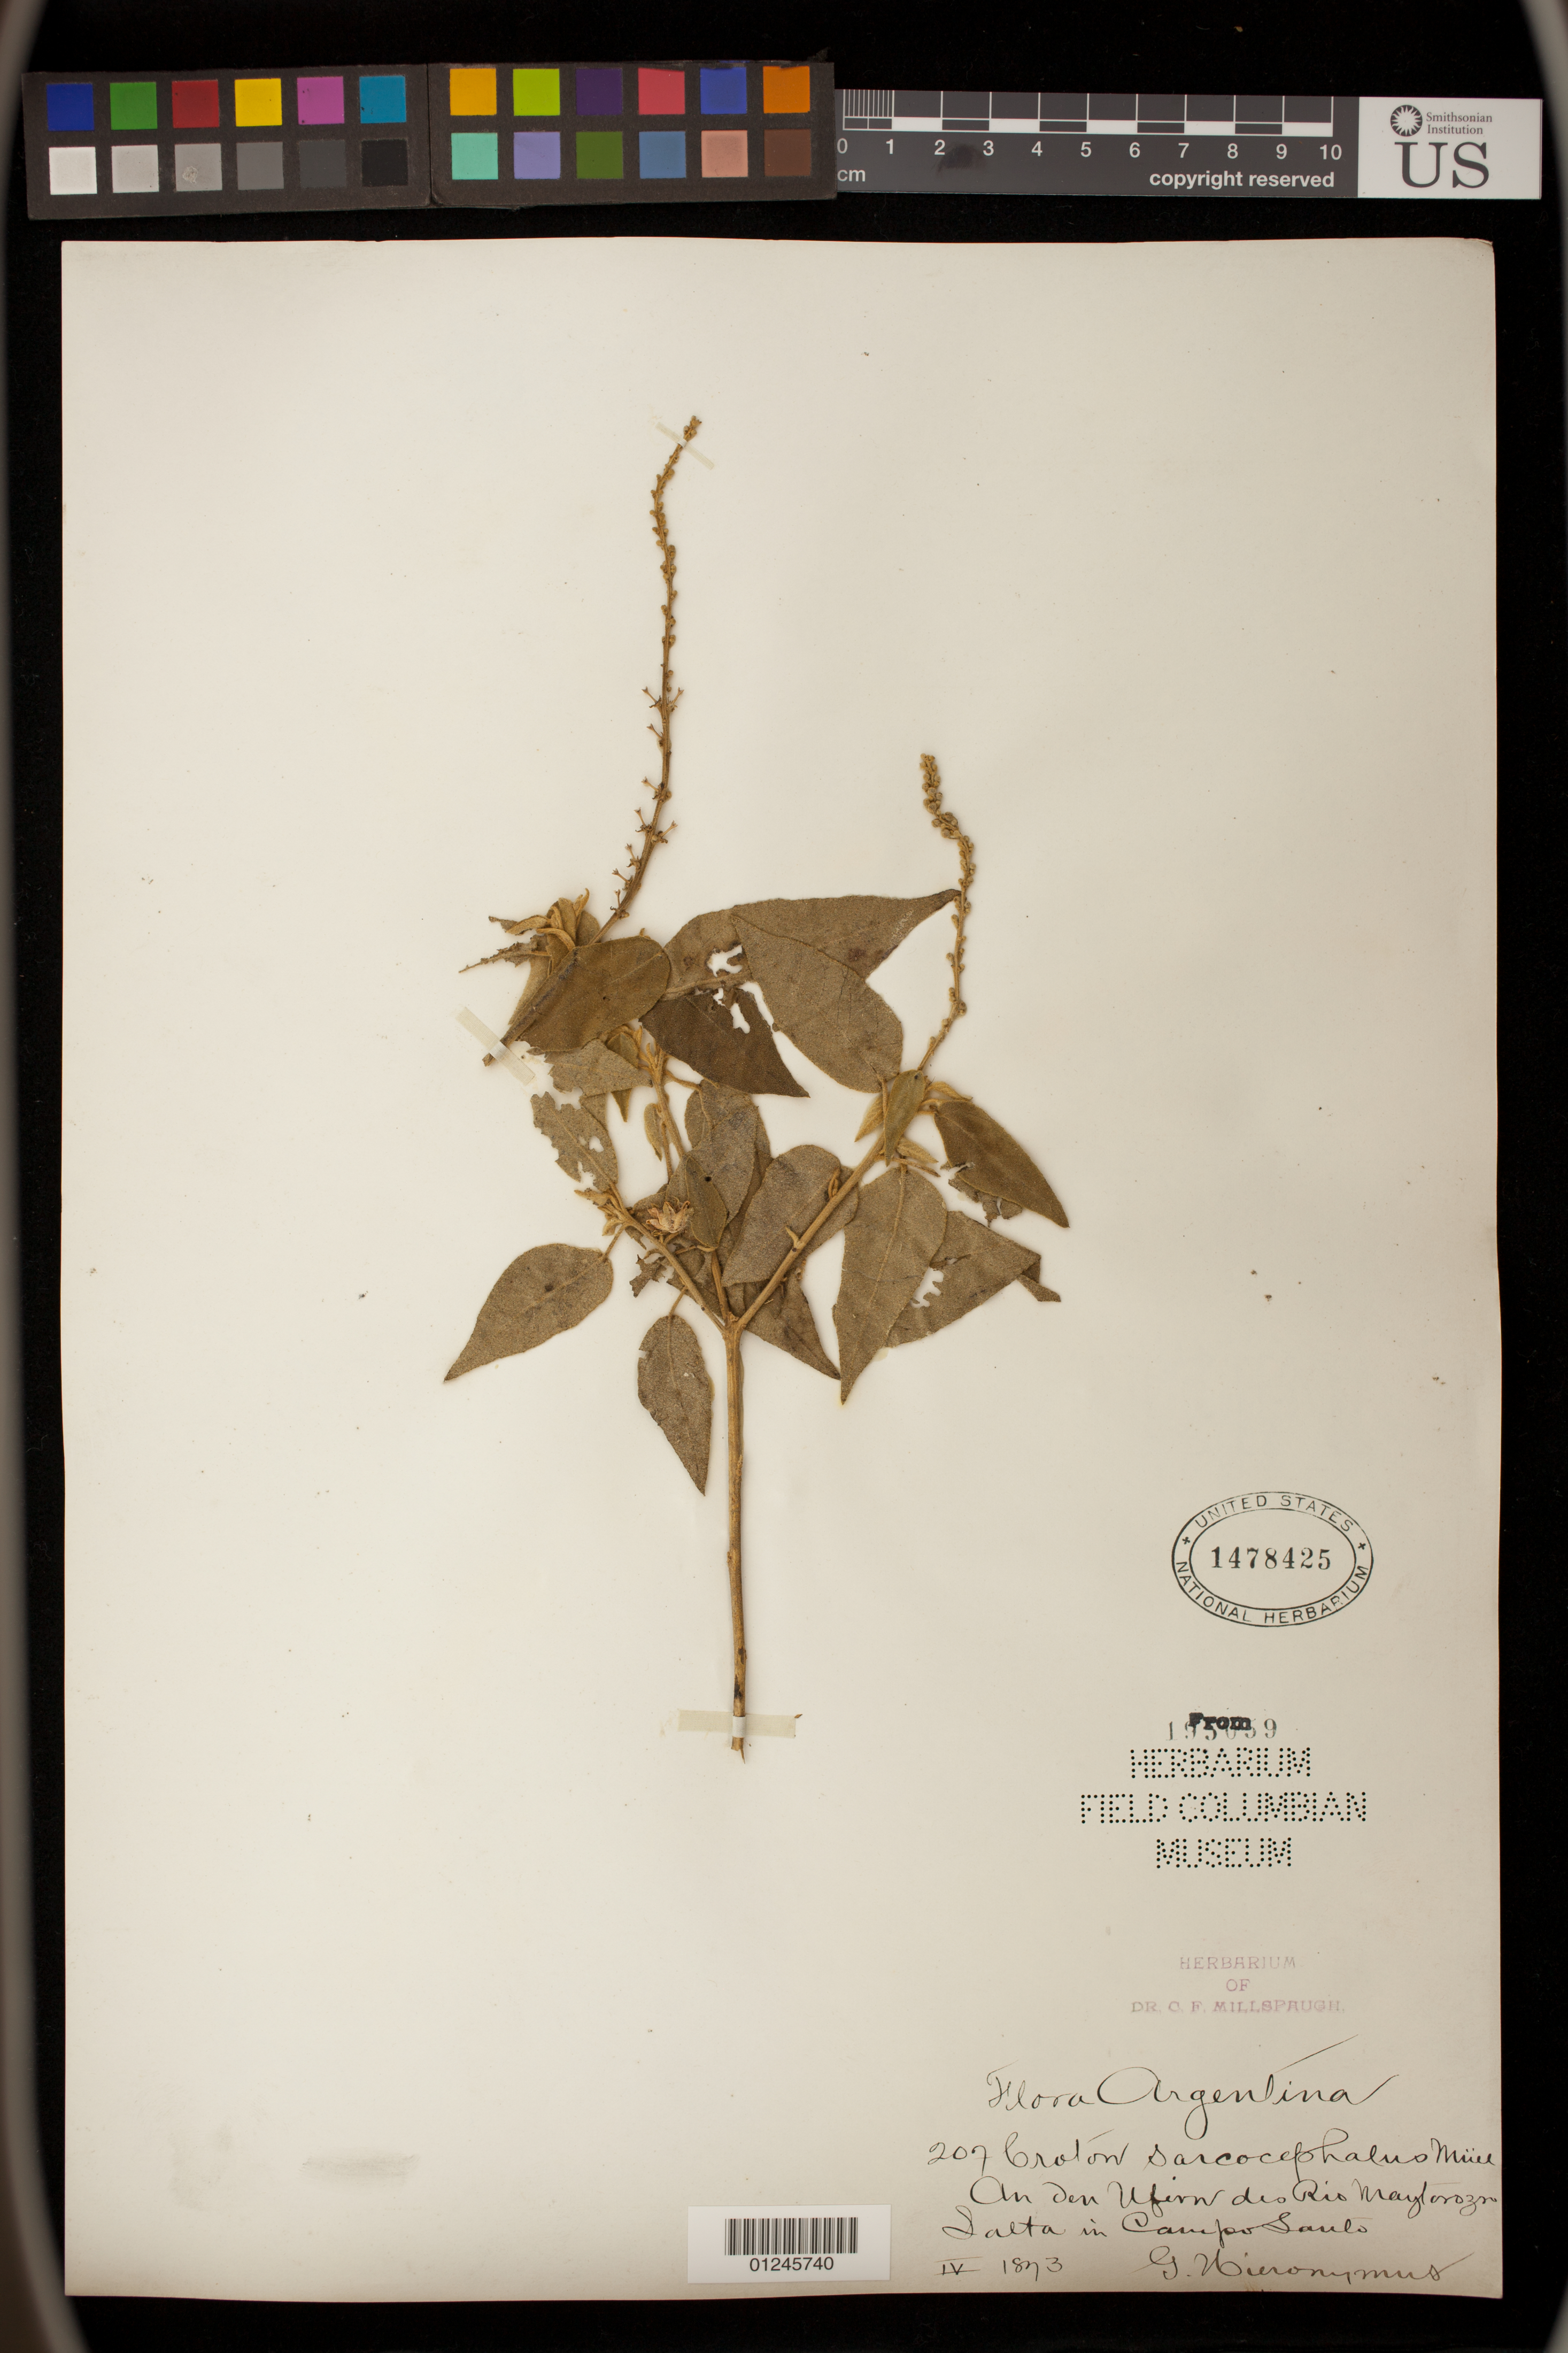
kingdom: Plantae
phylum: Tracheophyta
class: Magnoliopsida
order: Malpighiales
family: Euphorbiaceae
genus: Croton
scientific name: Croton sarcopetalus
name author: Müll. Arg.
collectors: G. H. Hieronymus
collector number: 207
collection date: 1873-04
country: Argentina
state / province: Salta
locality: An der Ufirn des Rio Maytorozro Salta in Campo Santo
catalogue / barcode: US 1478425